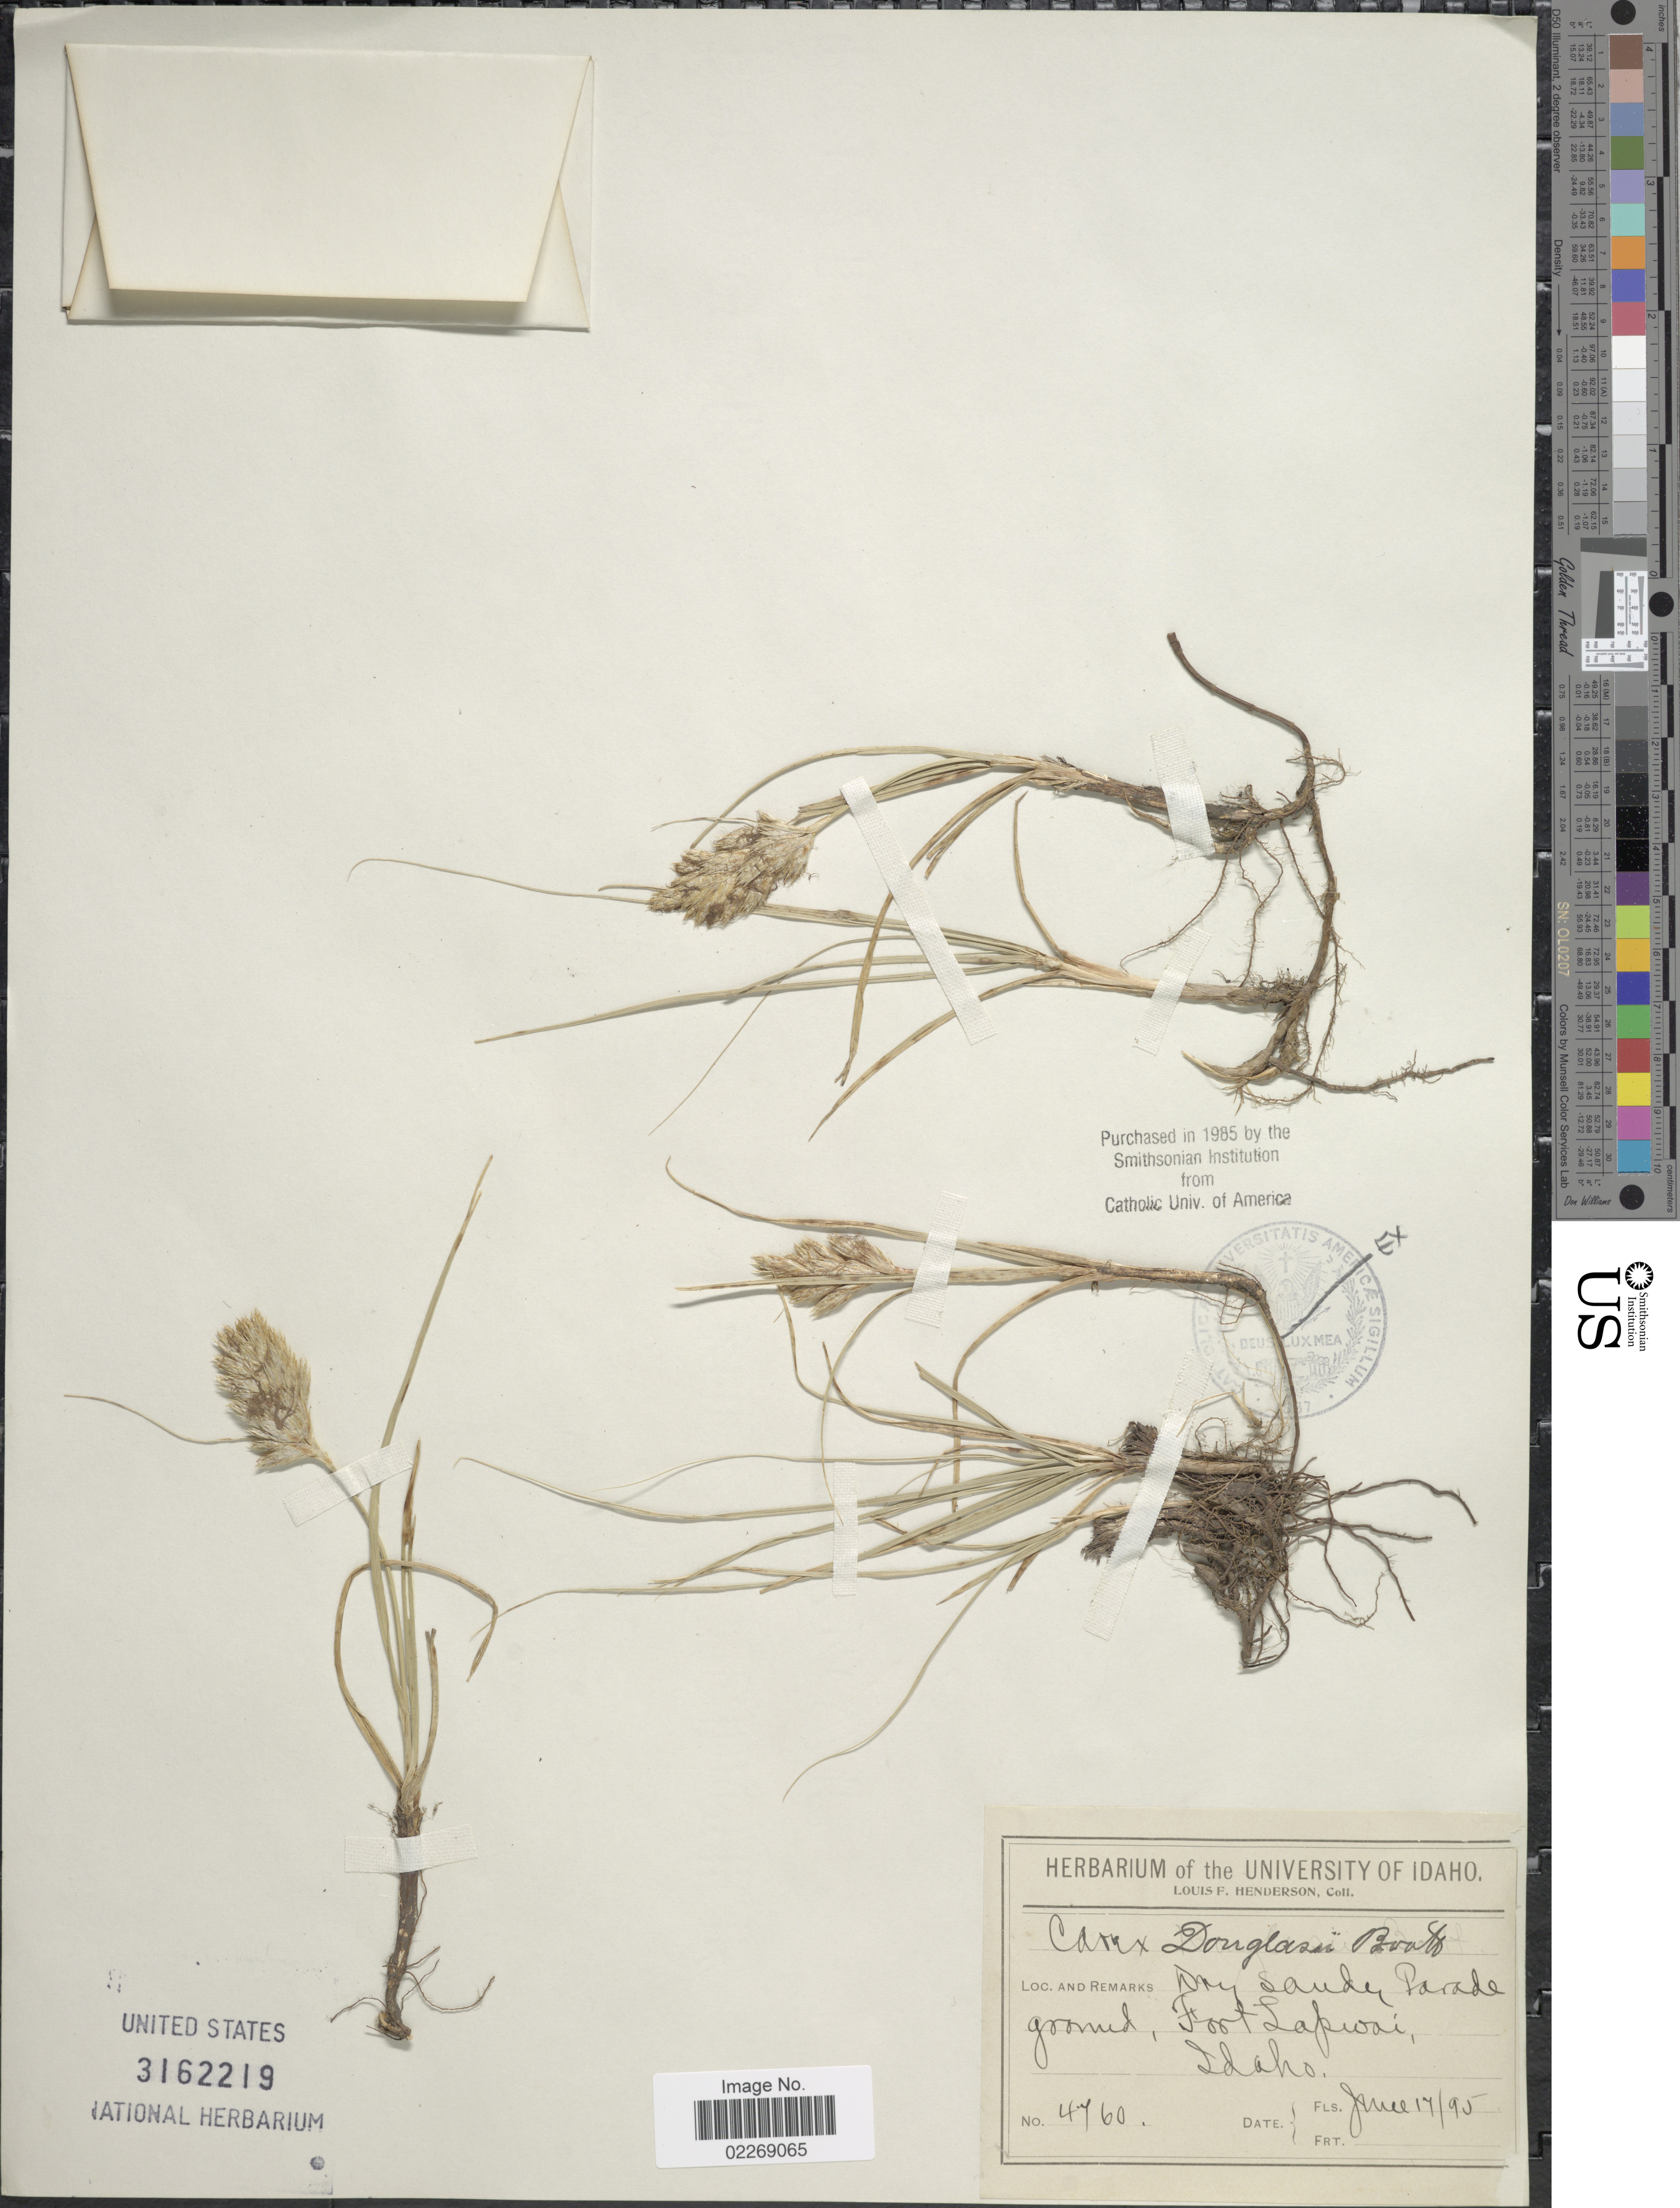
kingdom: Plantae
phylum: Tracheophyta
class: Liliopsida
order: Poales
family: Cyperaceae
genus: Carex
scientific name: Carex douglasii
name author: Boott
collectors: L. Henderson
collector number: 4760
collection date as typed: Transcribed d/m/y: 17/6/95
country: United States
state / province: Idaho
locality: Parade ground, Fort Lapwai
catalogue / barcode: US 3162219